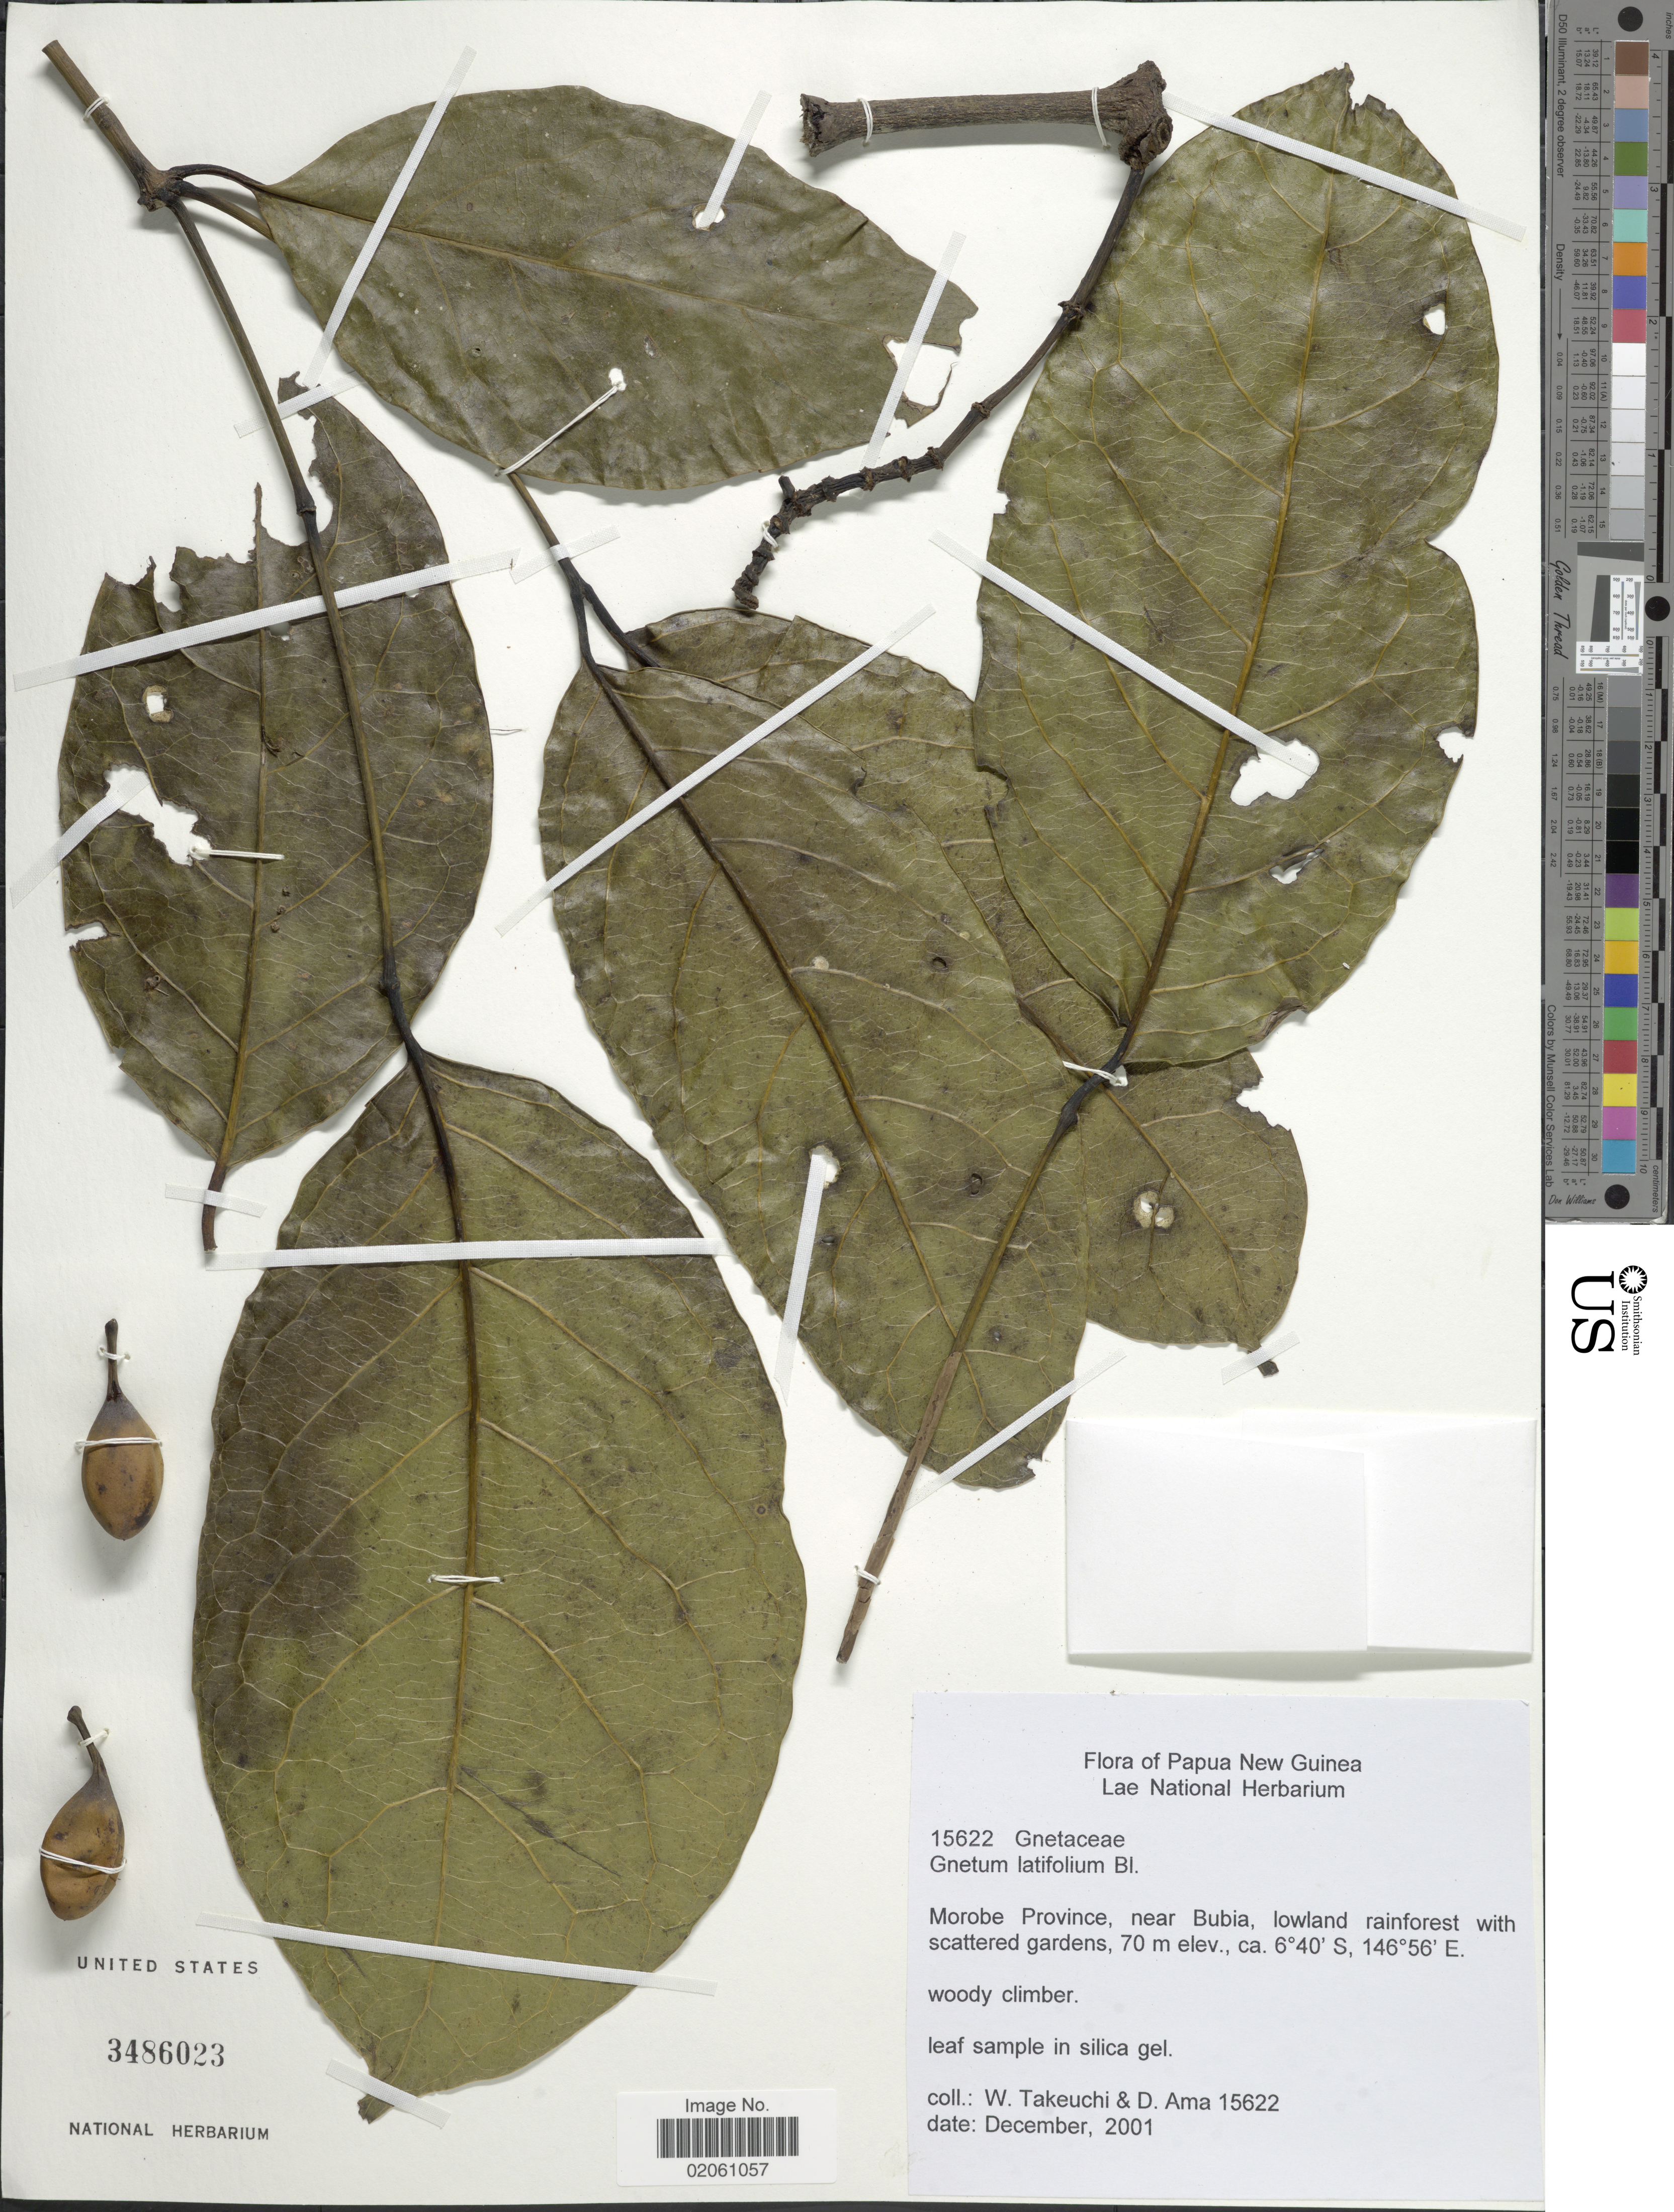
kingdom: Plantae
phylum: Tracheophyta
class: Gnetopsida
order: Gnetales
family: Gnetaceae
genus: Gnetum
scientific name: Gnetum latifolium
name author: Blume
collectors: W. Takeuchi & D. Ama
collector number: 15622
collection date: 2001-12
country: Papua New Guinea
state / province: Morobe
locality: Near Bubia, lowland rainforest with scattered gardens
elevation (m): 70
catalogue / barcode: US 3486023